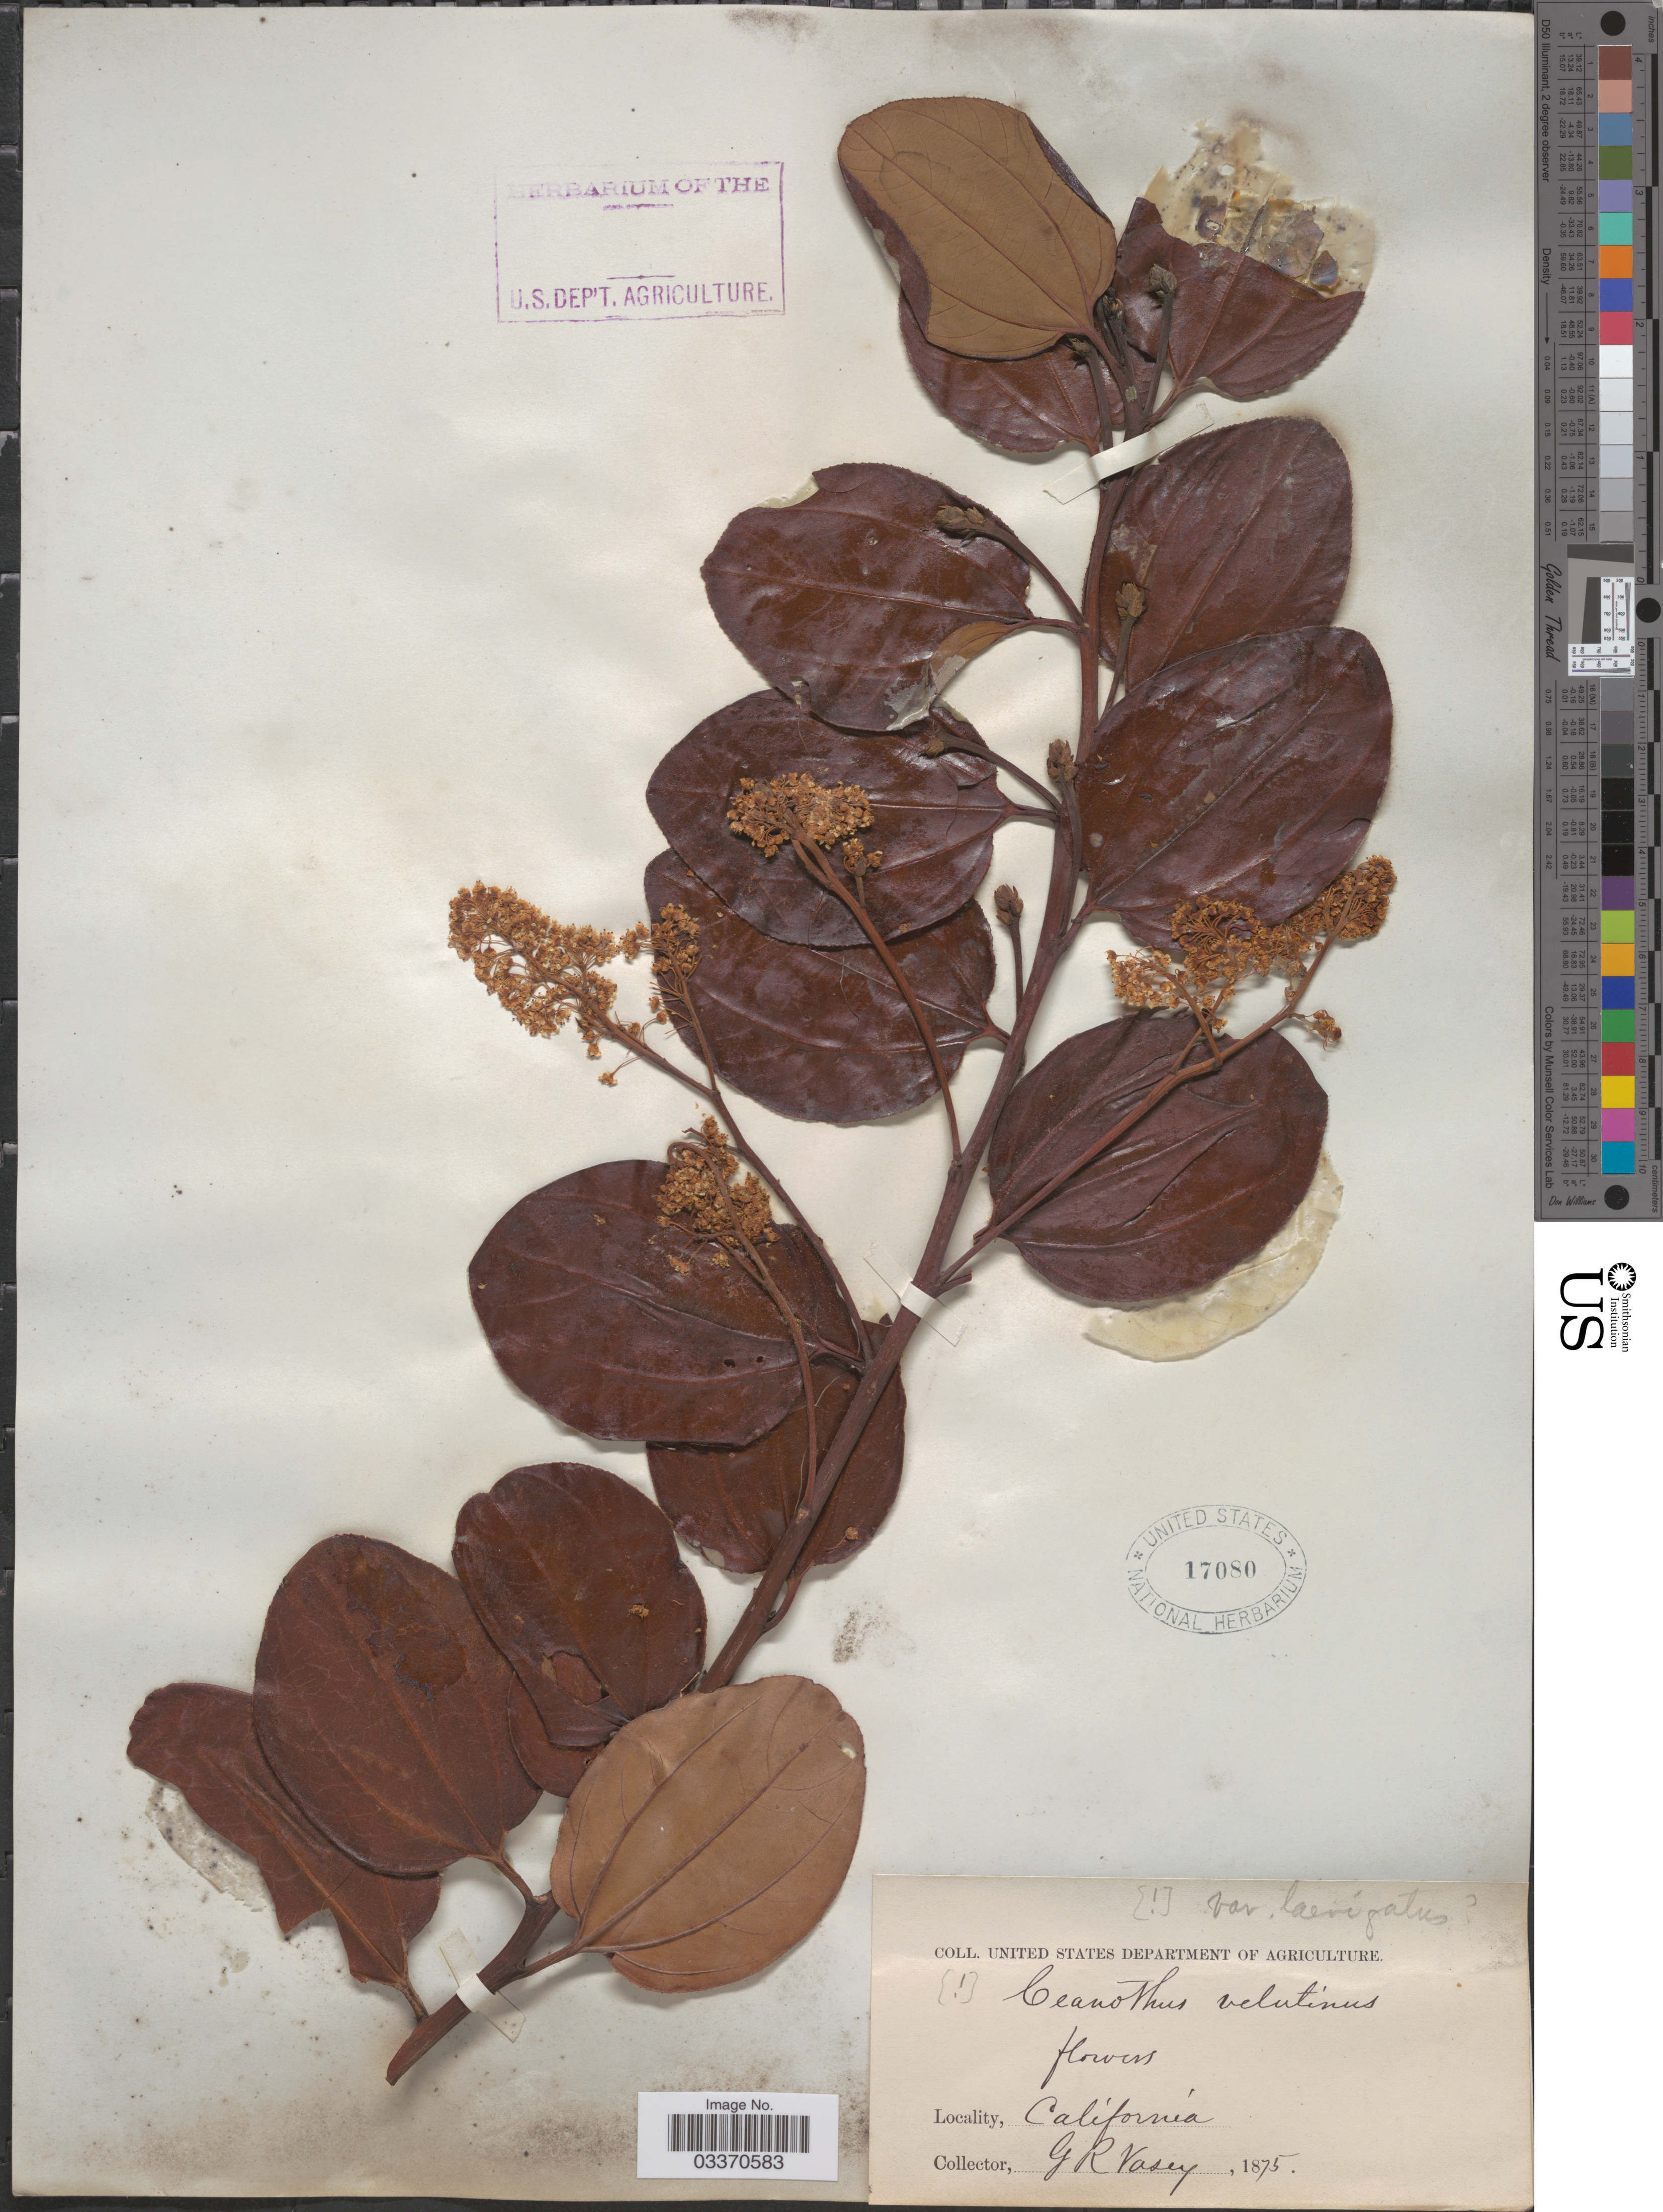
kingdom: Plantae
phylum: Tracheophyta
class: Magnoliopsida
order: Rosales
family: Rhamnaceae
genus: Ceanothus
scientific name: Ceanothus velutinus var. laevigatus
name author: Torr. & A. Gray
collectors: G. R. Vasey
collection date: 1875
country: United States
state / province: California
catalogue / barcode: US 17080